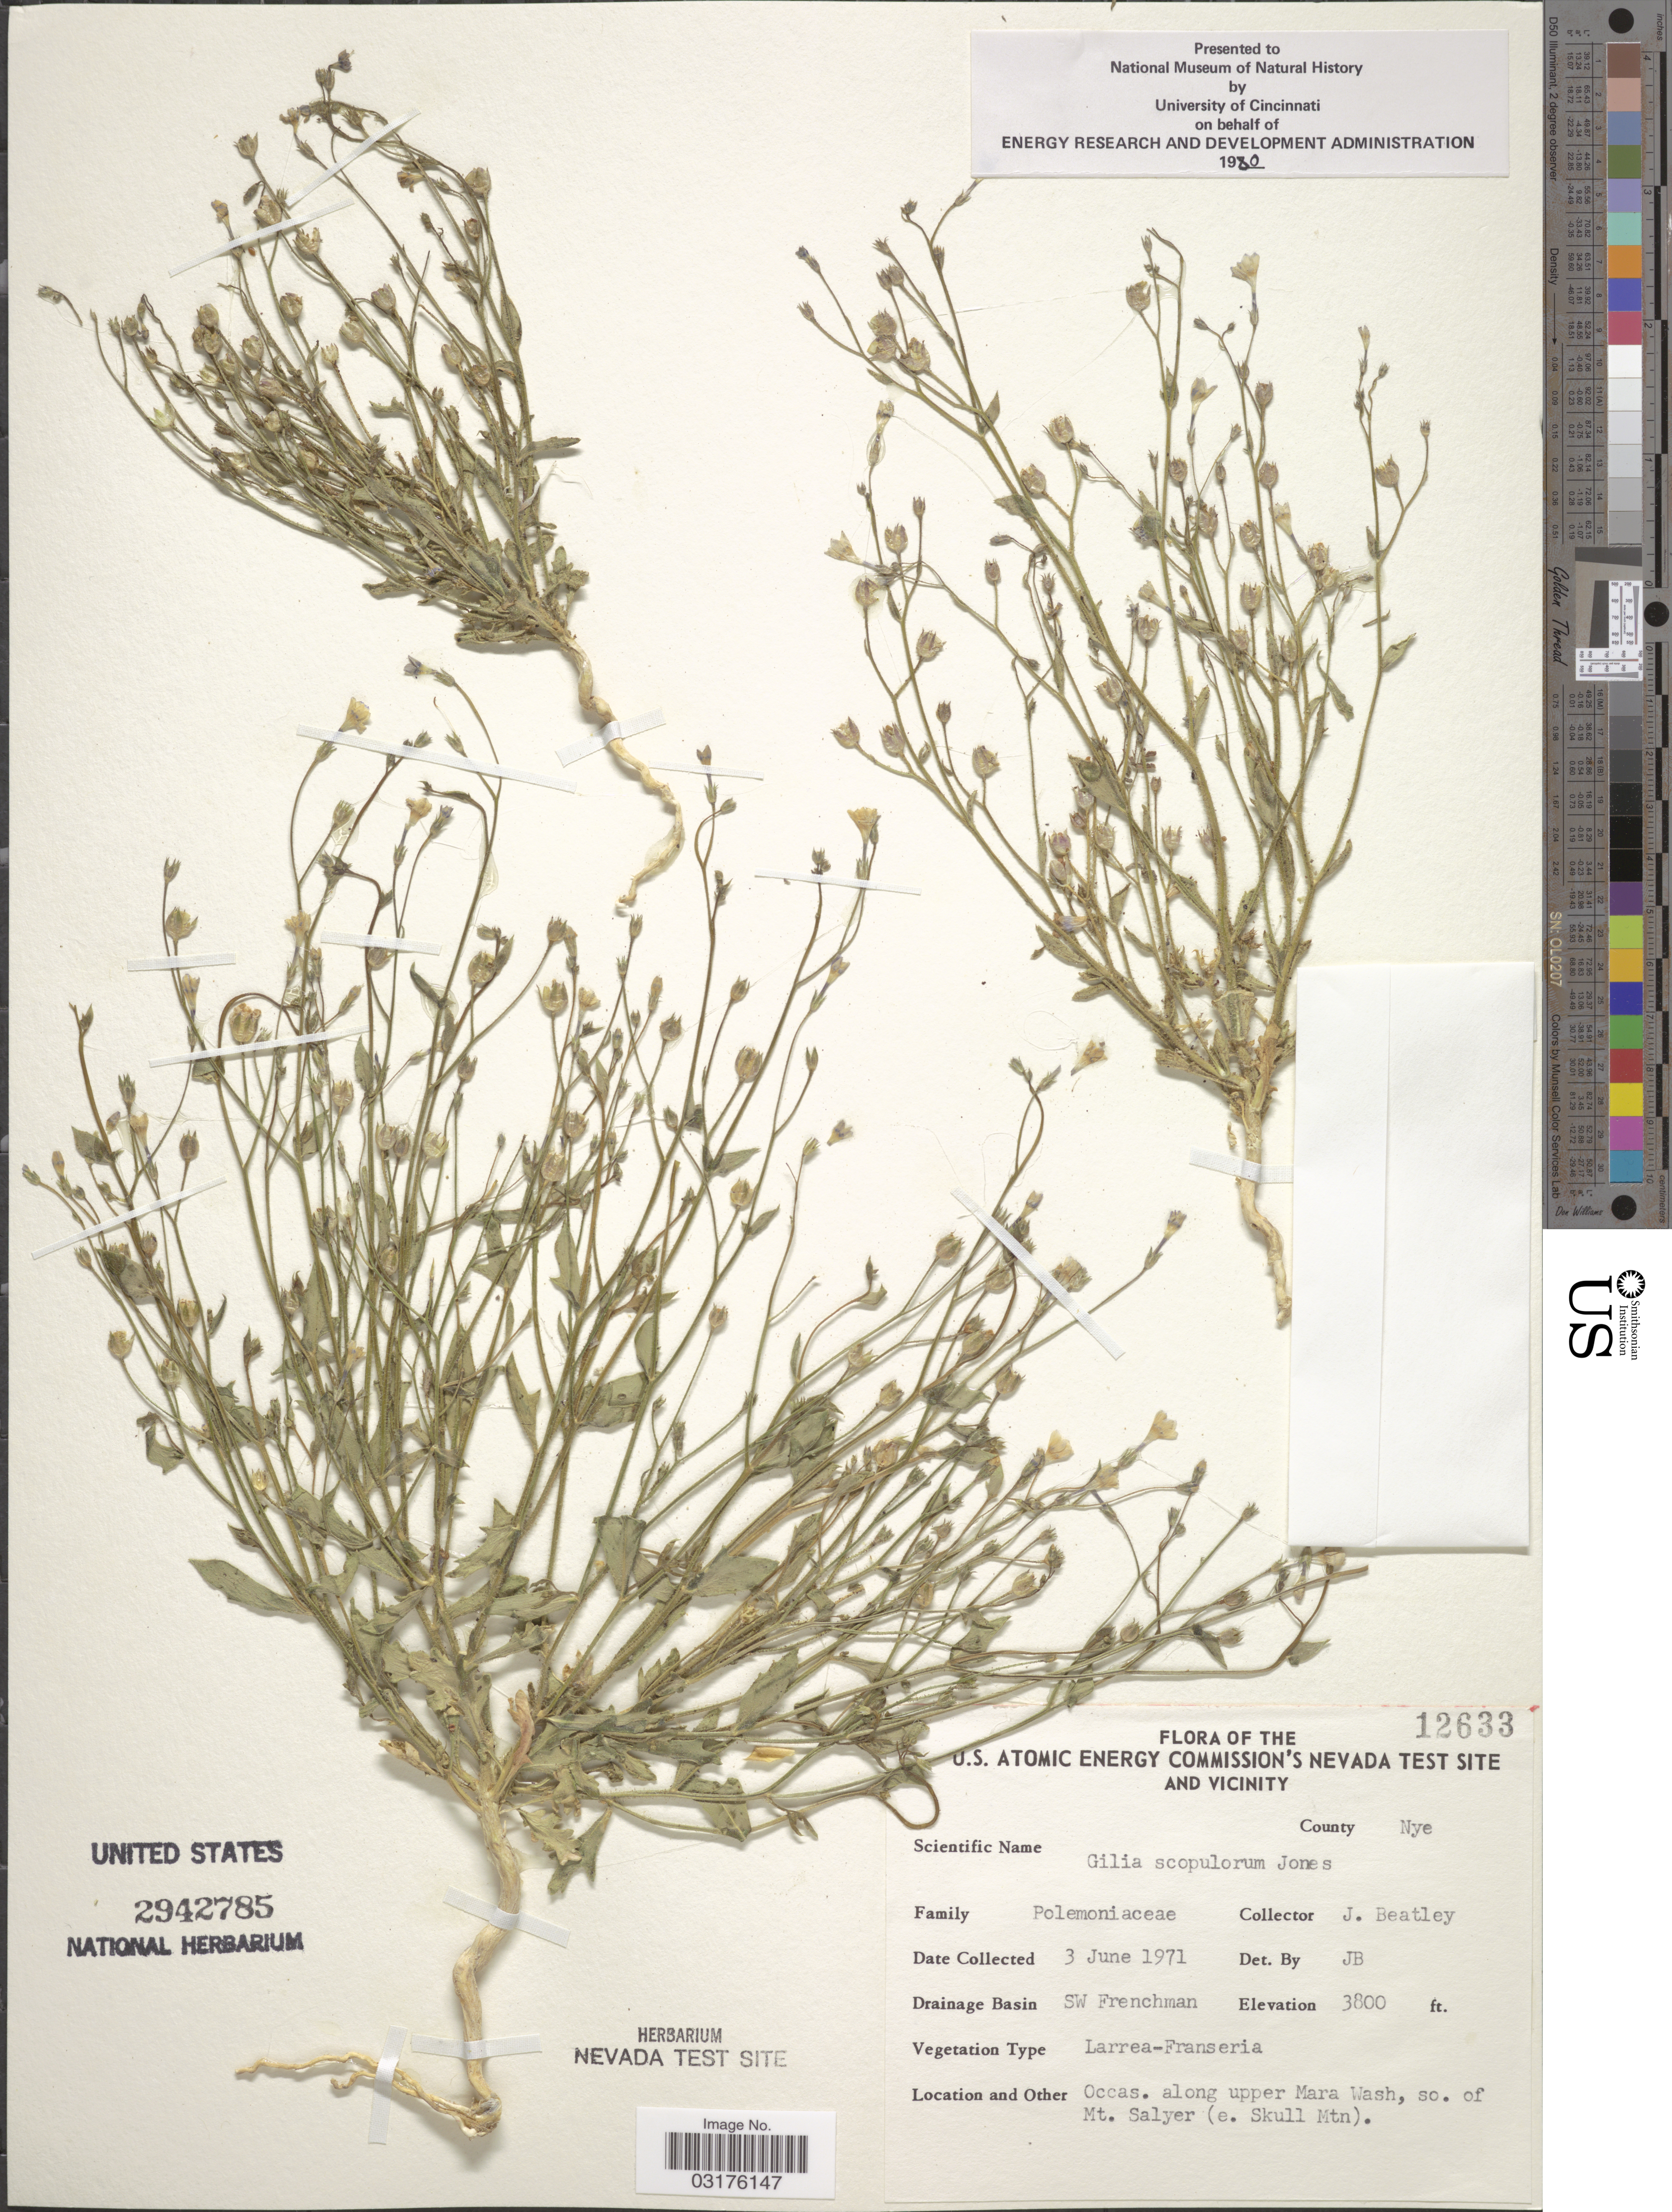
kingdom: Plantae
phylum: Tracheophyta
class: Magnoliopsida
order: Ericales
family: Polemoniaceae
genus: Gilia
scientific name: Gilia scopulorum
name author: M.E. Jones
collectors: J. C. Beatley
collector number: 12633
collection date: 1971-06-03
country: United States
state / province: Nevada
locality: The U.S. Atomic Energy Commission's Nevada Test Site And Vicinity, County Nye, Drainage Basin SW Frenchman, Occas. along upper Mara Wash, so. of Mt. Salyer (e. Skull Mtn).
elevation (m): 1158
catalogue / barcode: US 2942785